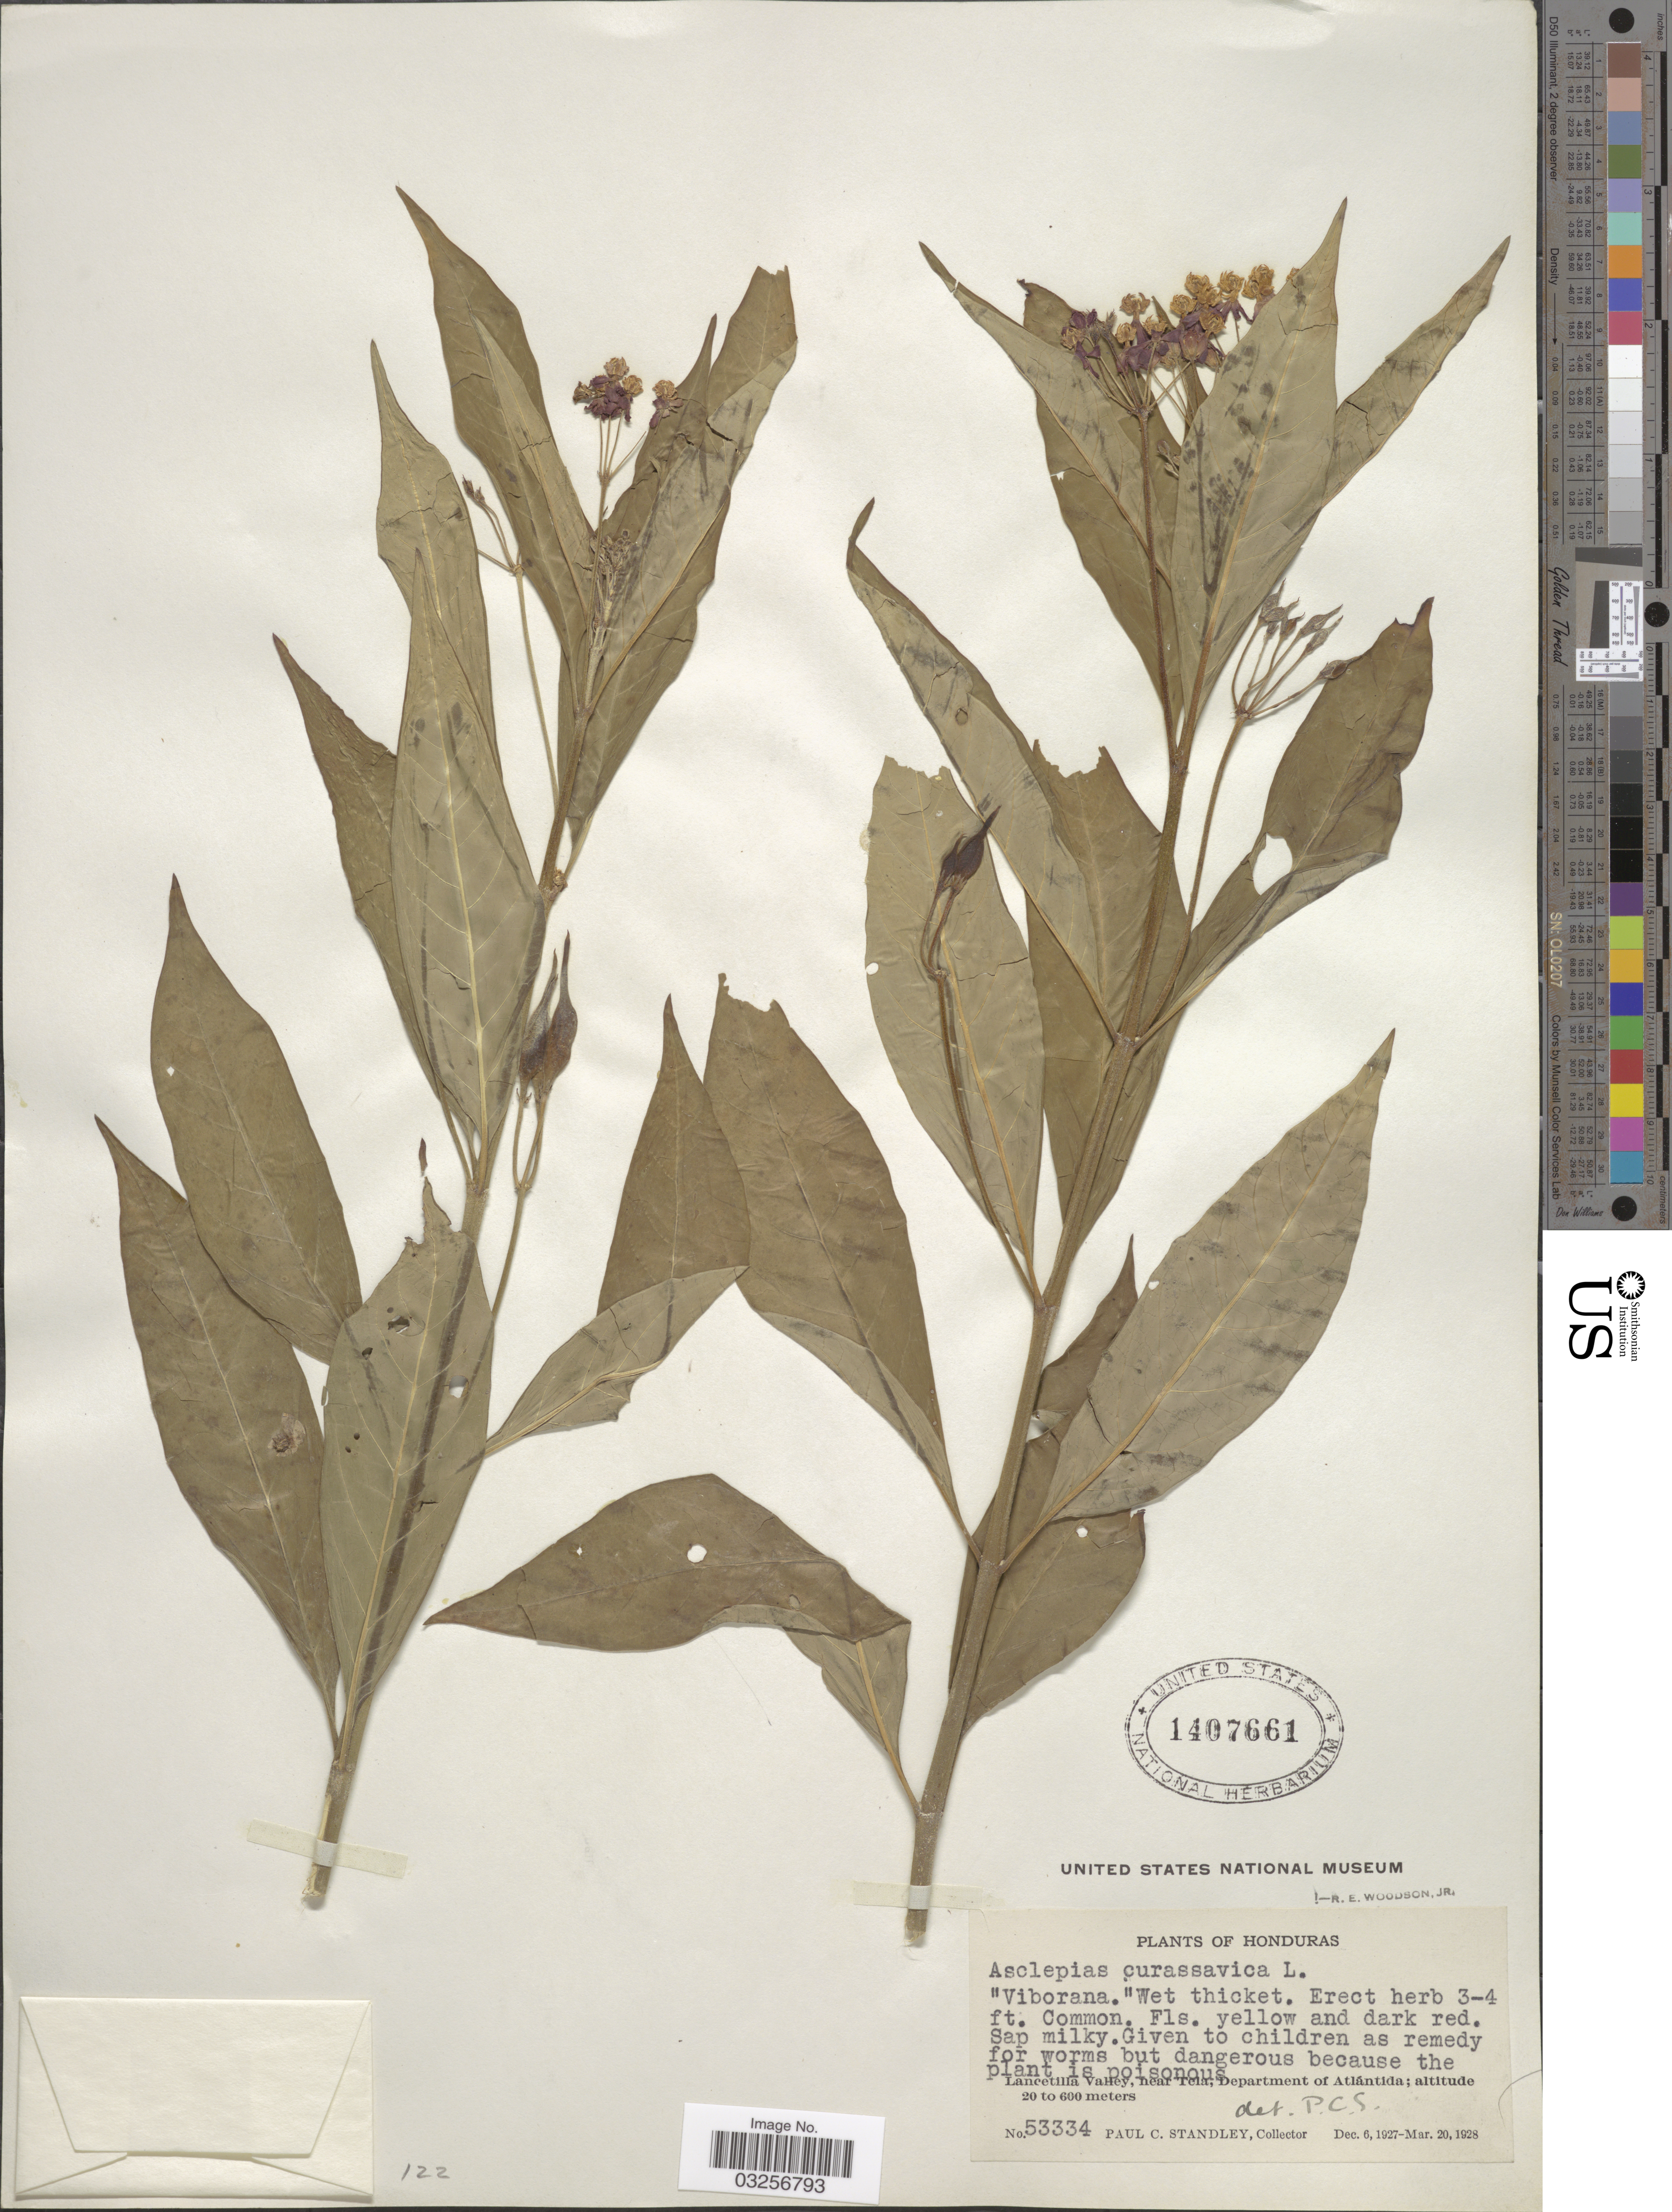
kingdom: Plantae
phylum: Tracheophyta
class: Magnoliopsida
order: Gentianales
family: Apocynaceae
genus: Asclepias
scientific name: Asclepias curassavica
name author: L.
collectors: P. C. Standley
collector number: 53334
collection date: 1927-12-06/1928-03-20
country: Honduras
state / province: Atlántida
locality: Lancetilla Valley, near Tela; Department of Atlántida.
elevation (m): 20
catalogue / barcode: US 1407661